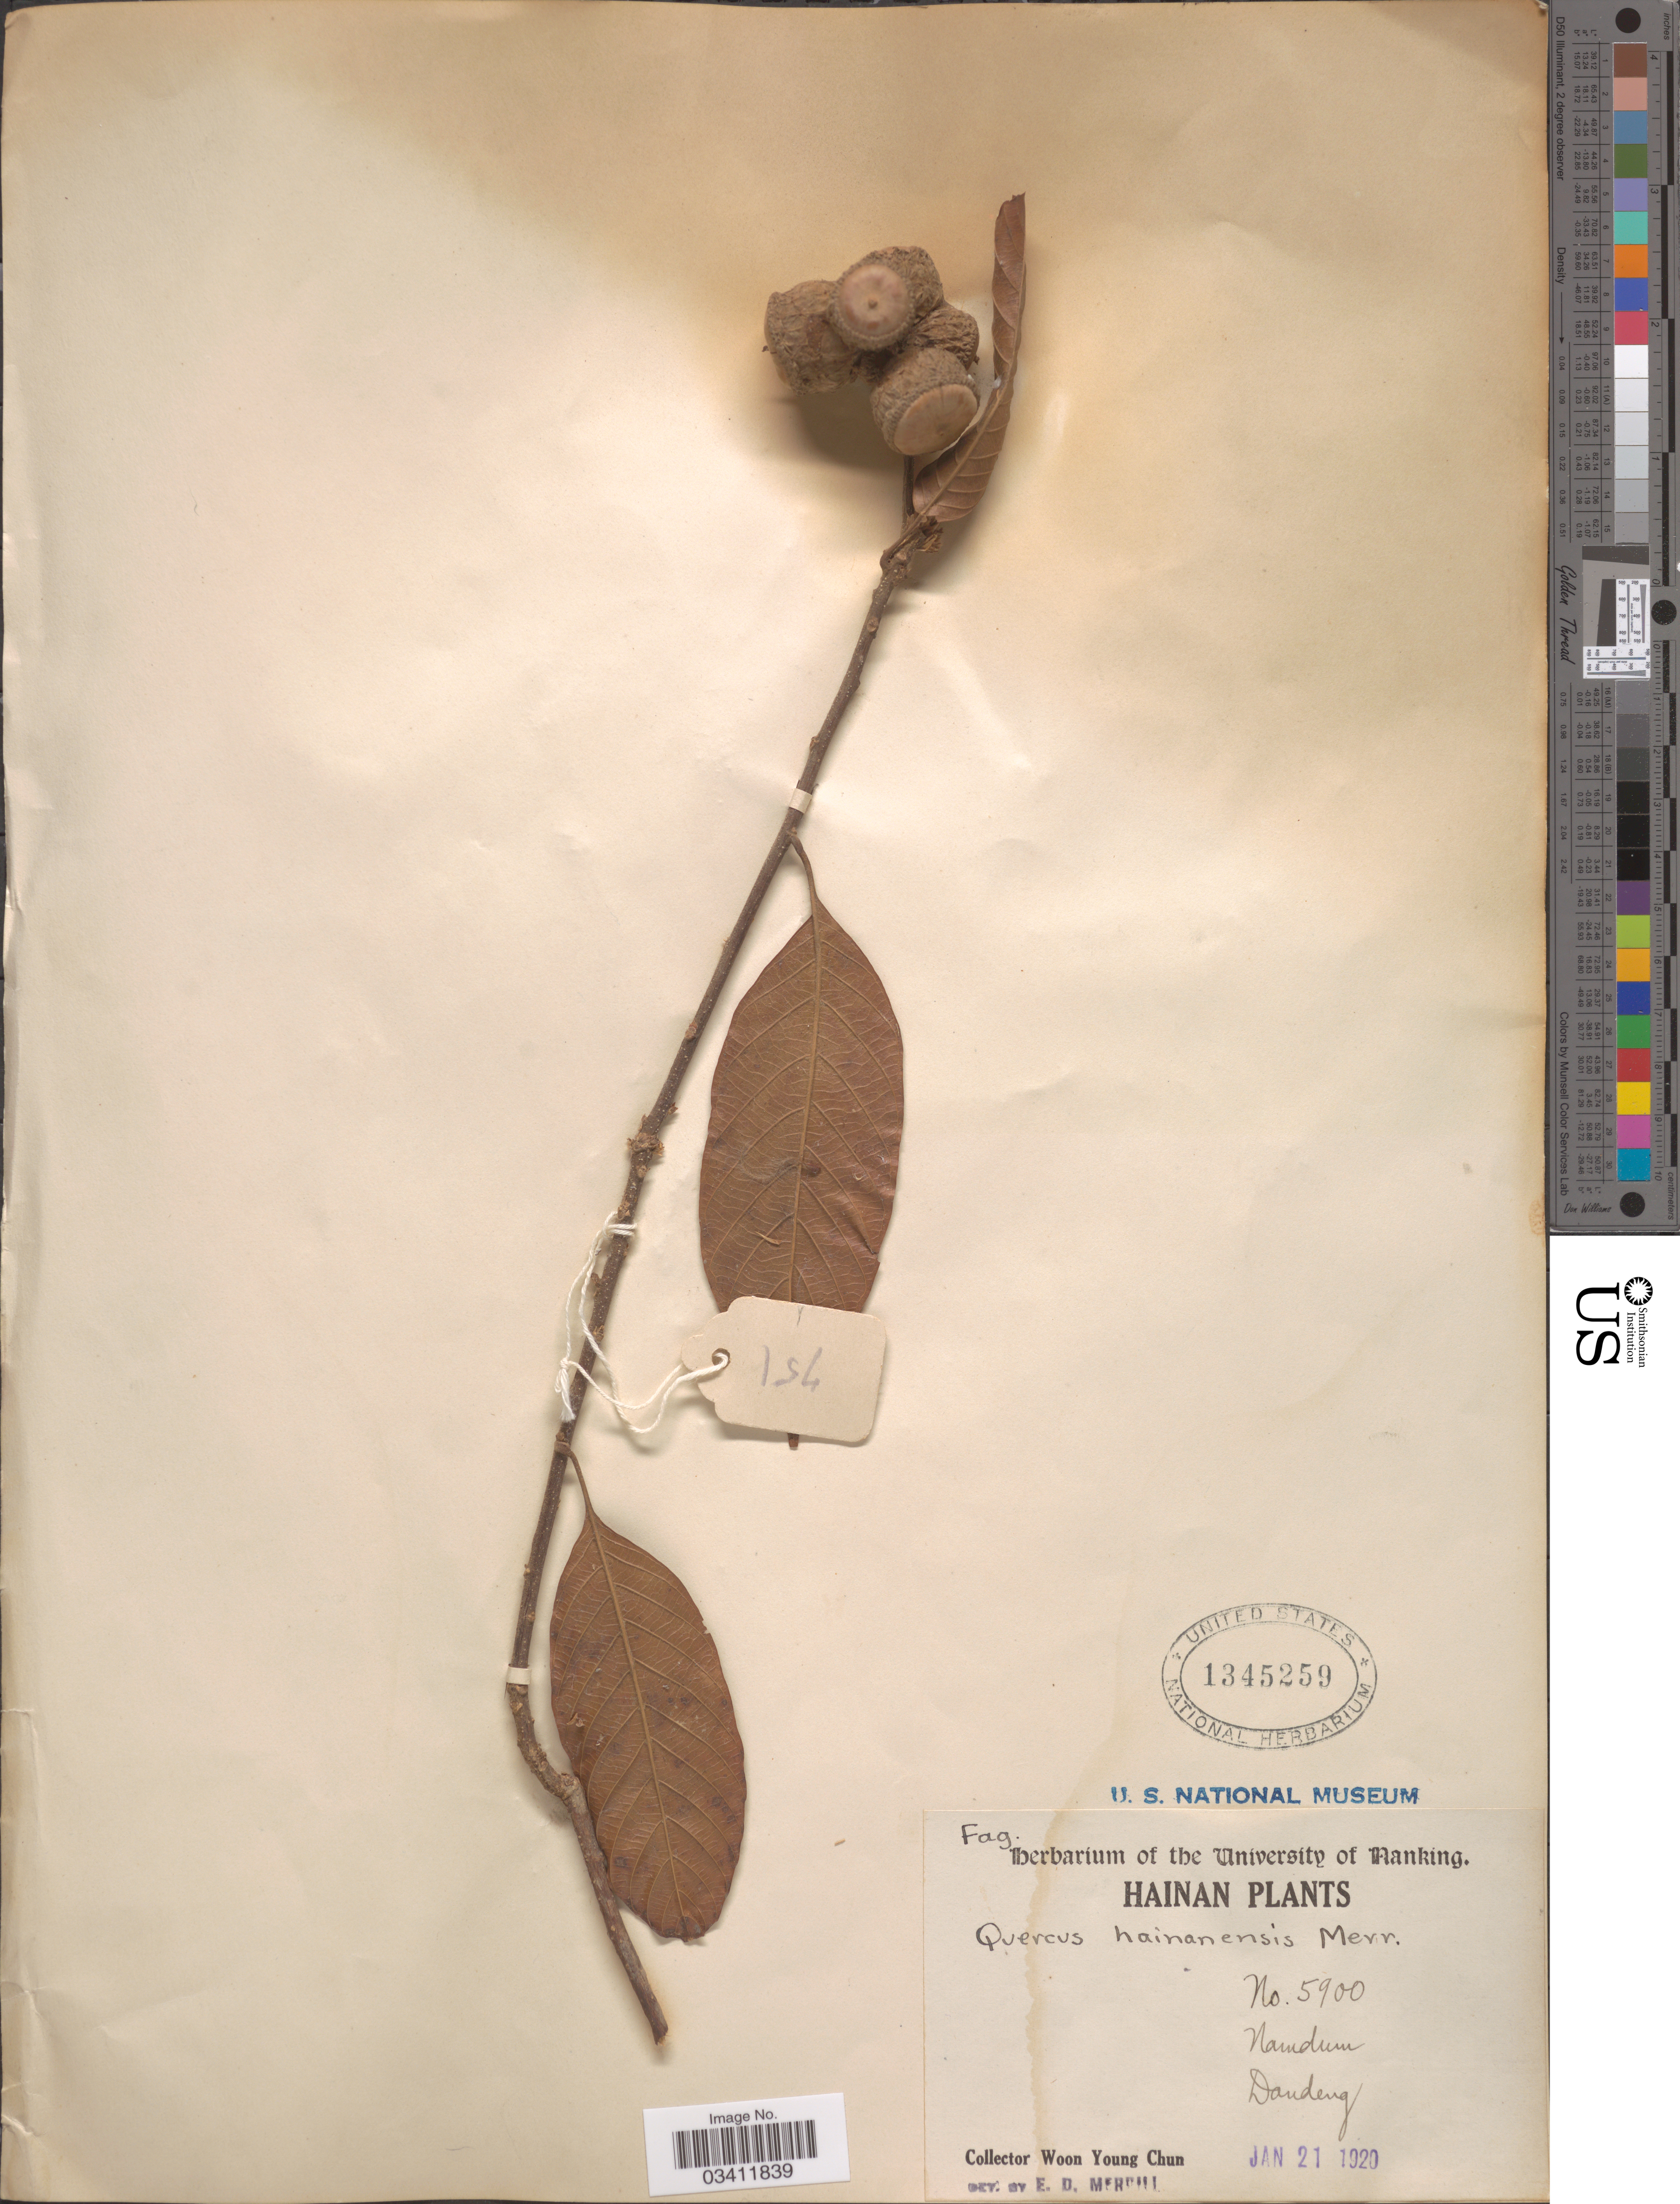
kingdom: Plantae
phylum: Tracheophyta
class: Magnoliopsida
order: Fagales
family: Fagaceae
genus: Quercus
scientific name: Quercus hainanensis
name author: Merr.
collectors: W. Y. Chun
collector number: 5900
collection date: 1920-01-21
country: China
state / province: Hainan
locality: Namdum. Dandeng.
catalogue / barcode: US 1345259